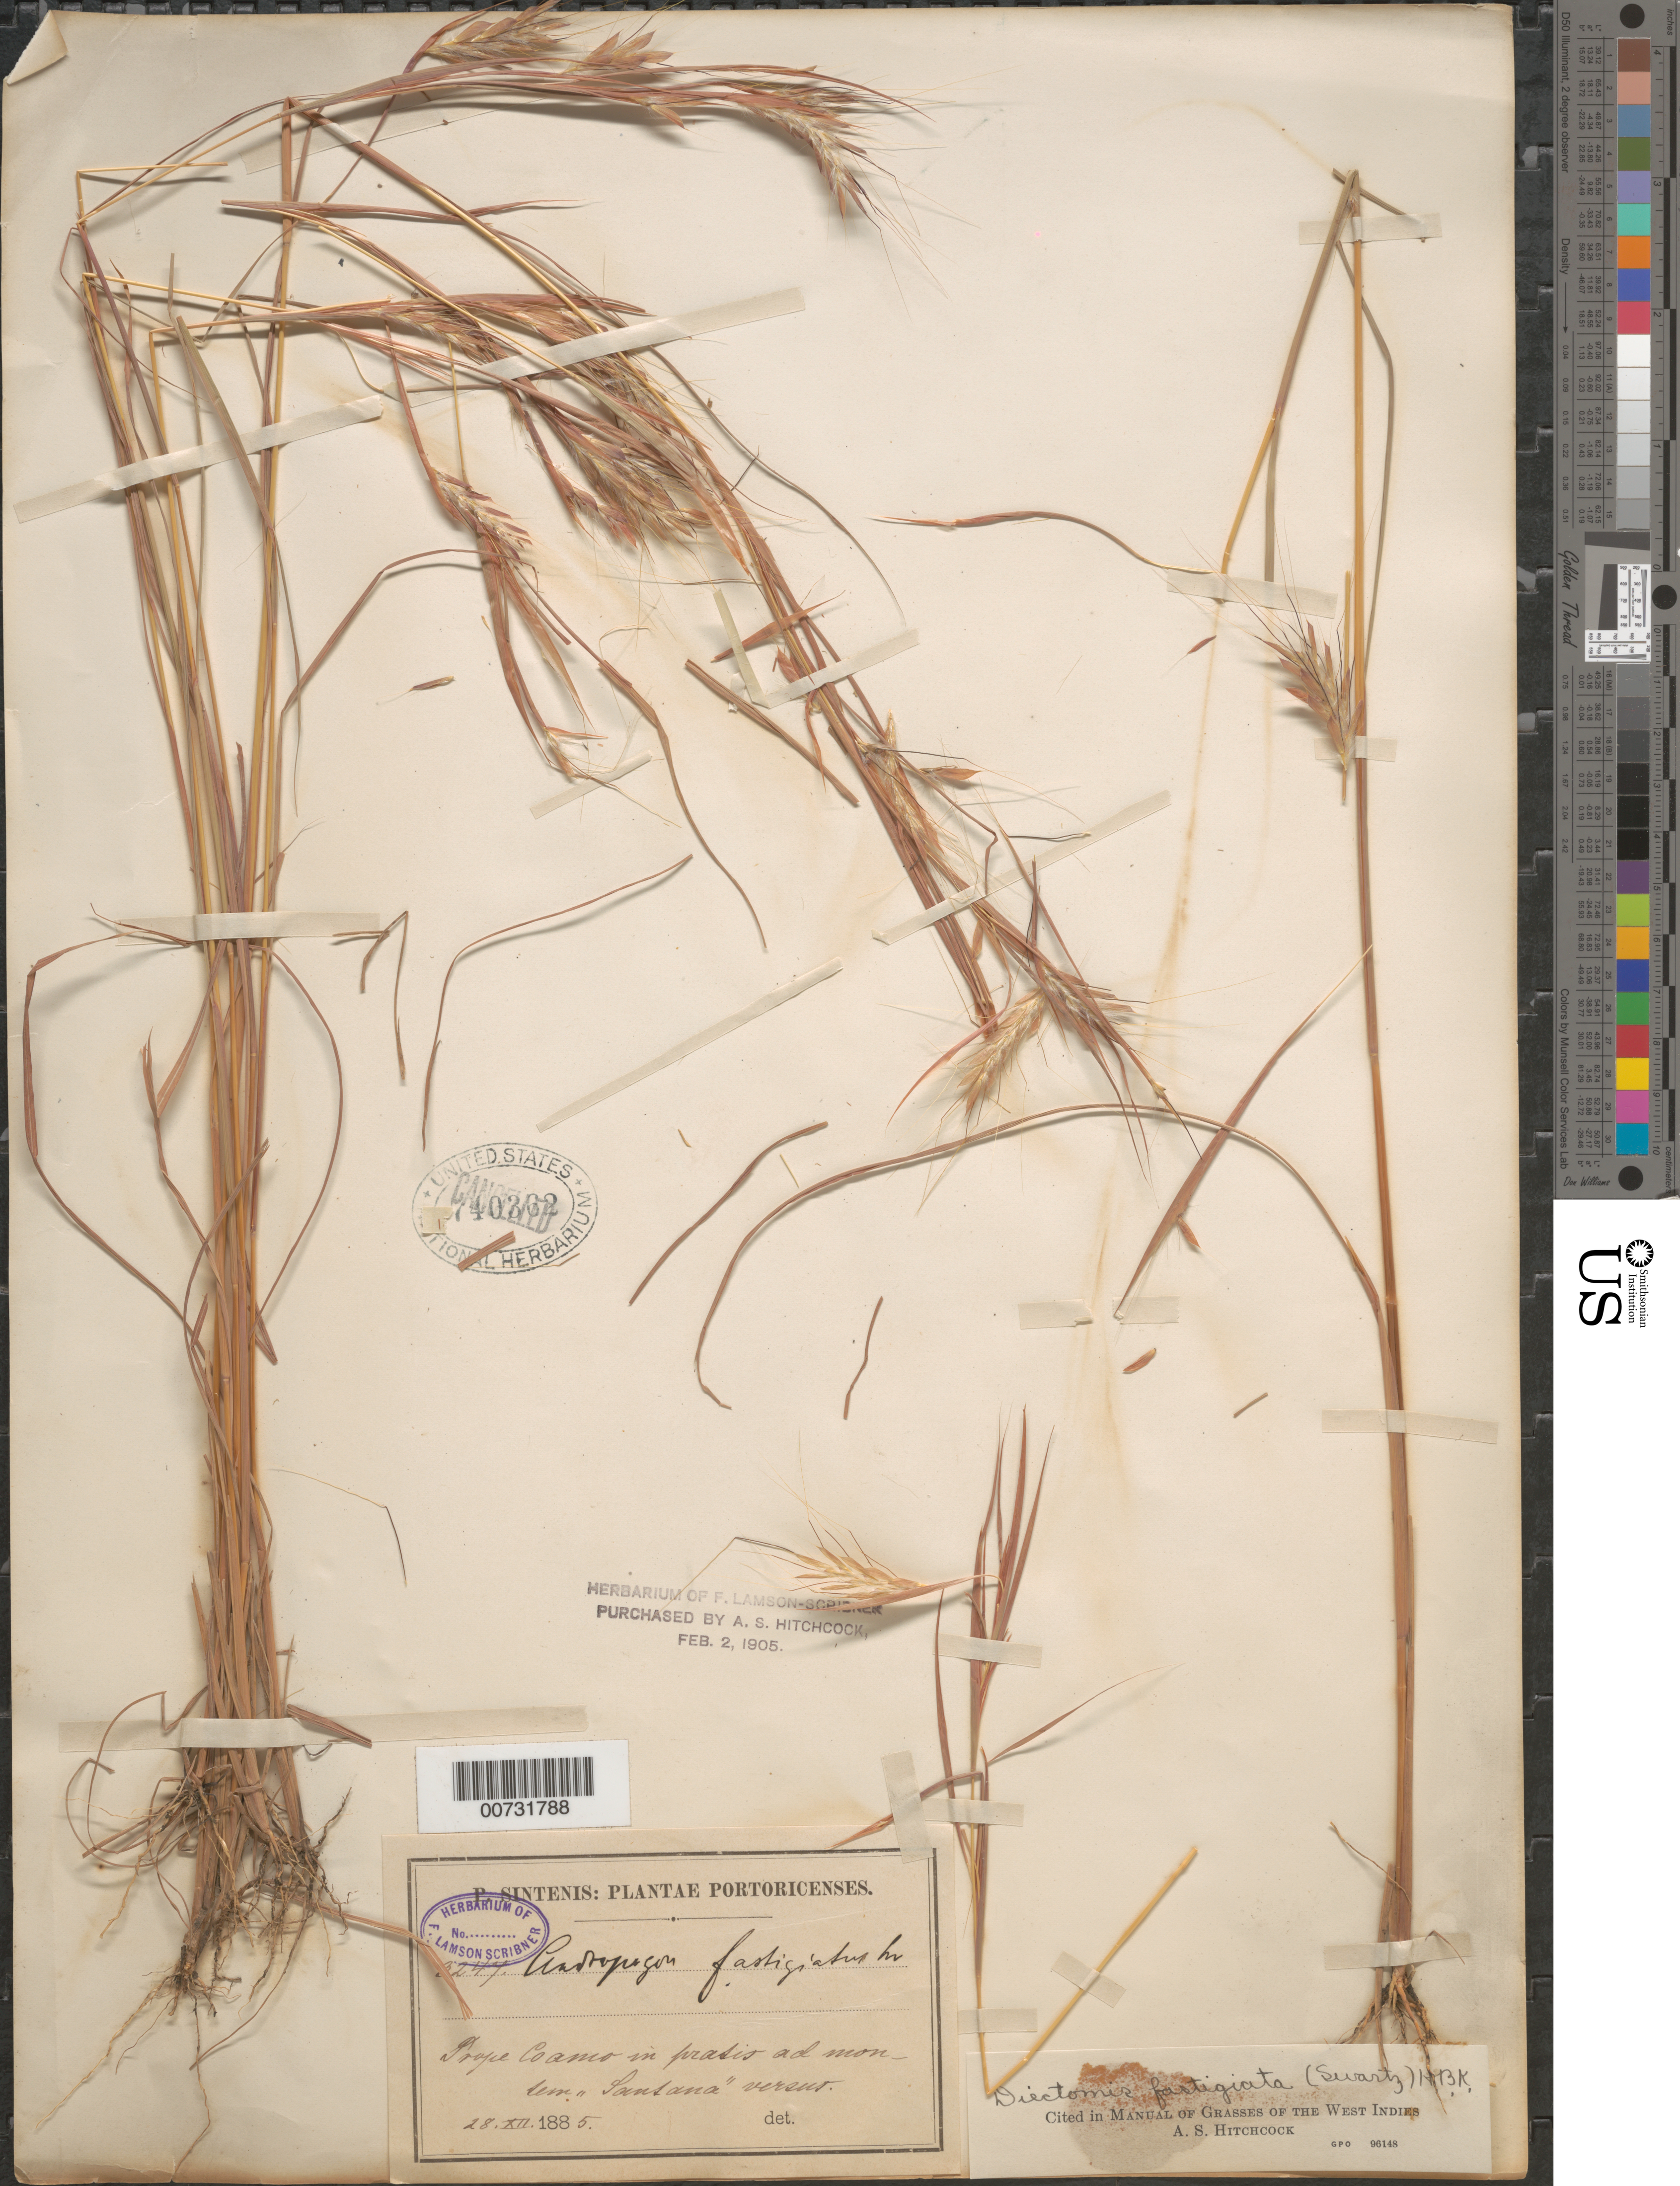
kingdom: Plantae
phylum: Tracheophyta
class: Liliopsida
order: Poales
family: Poaceae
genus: Andropogon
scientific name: Andropogon fastigiatus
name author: Sw.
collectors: P. Sintenis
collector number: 3247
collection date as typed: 28 Dec 1885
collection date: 1885-12-28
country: Puerto Rico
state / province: Coamo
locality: Prope Coamo in pratis ad montem "Santana" versus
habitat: In pratis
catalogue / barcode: US 740362